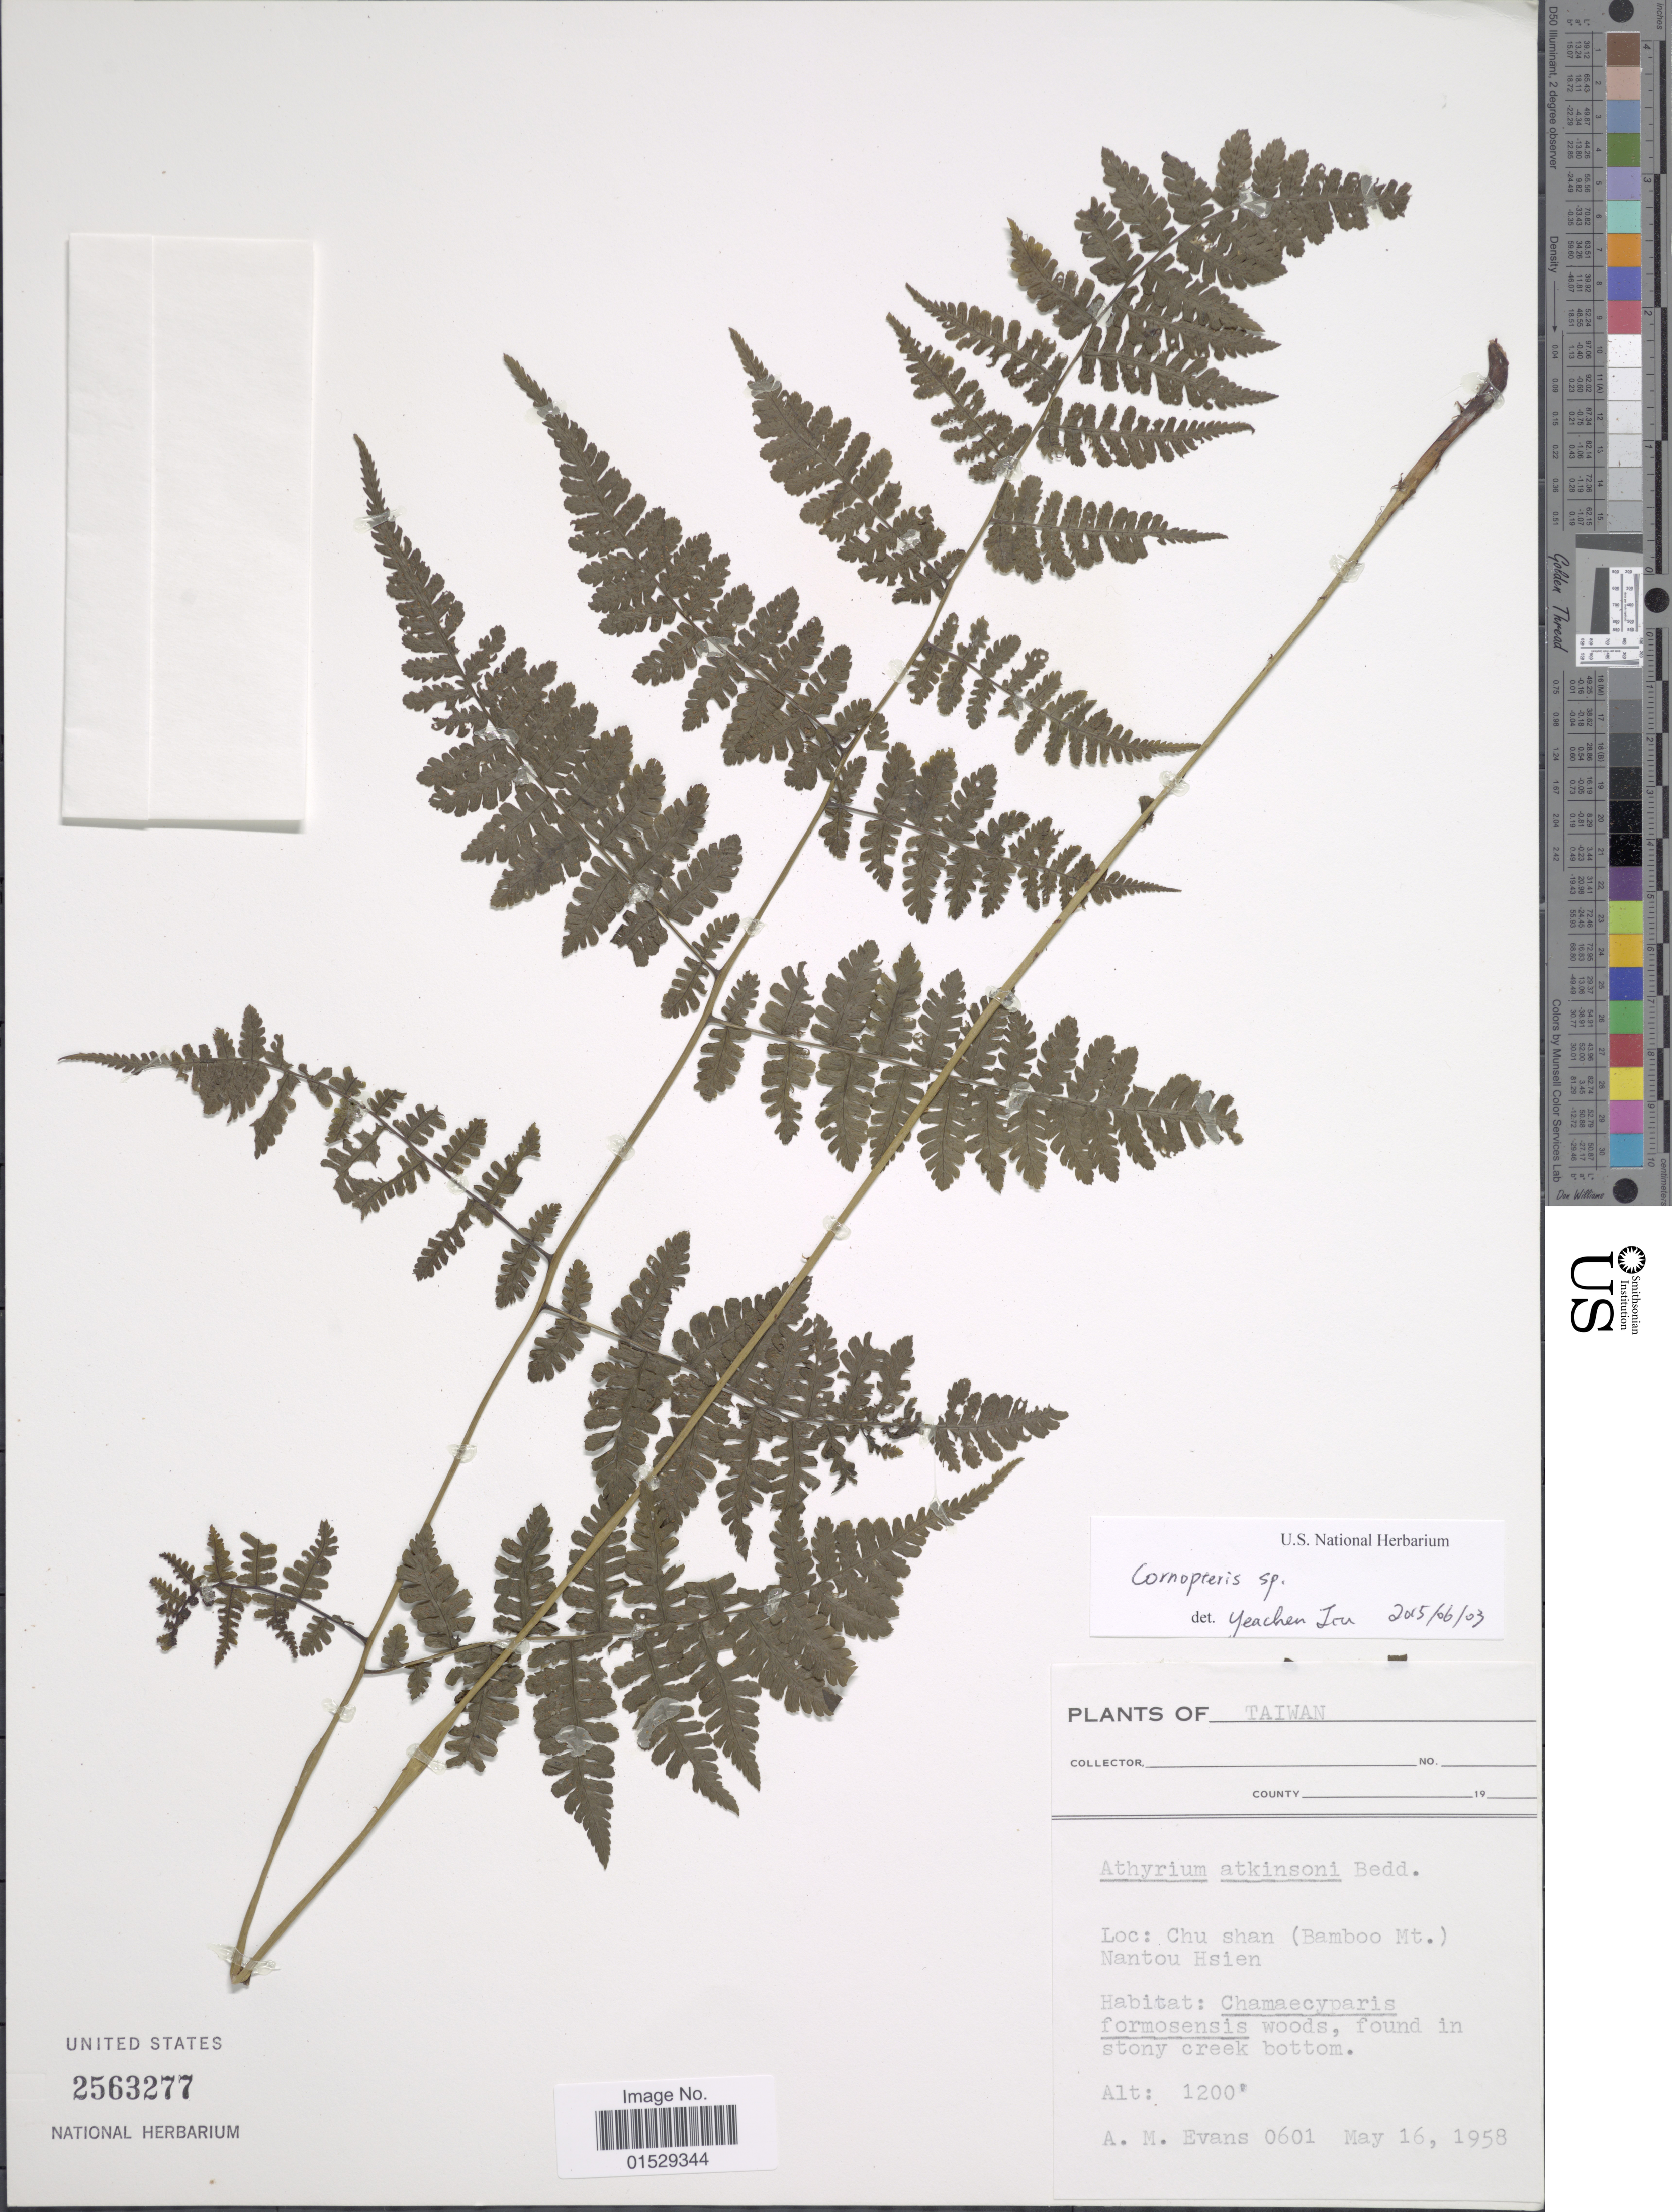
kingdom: Plantae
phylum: Tracheophyta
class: Polypodiopsida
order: Polypodiales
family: Athyriaceae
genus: Cornopteris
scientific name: Cornopteris sp.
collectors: A. M. Evans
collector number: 0601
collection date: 1958-05-16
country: Taiwan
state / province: Nantou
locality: Chu Shan (Bamboo Mt.), Nantou Hsien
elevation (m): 366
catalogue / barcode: US 2563277